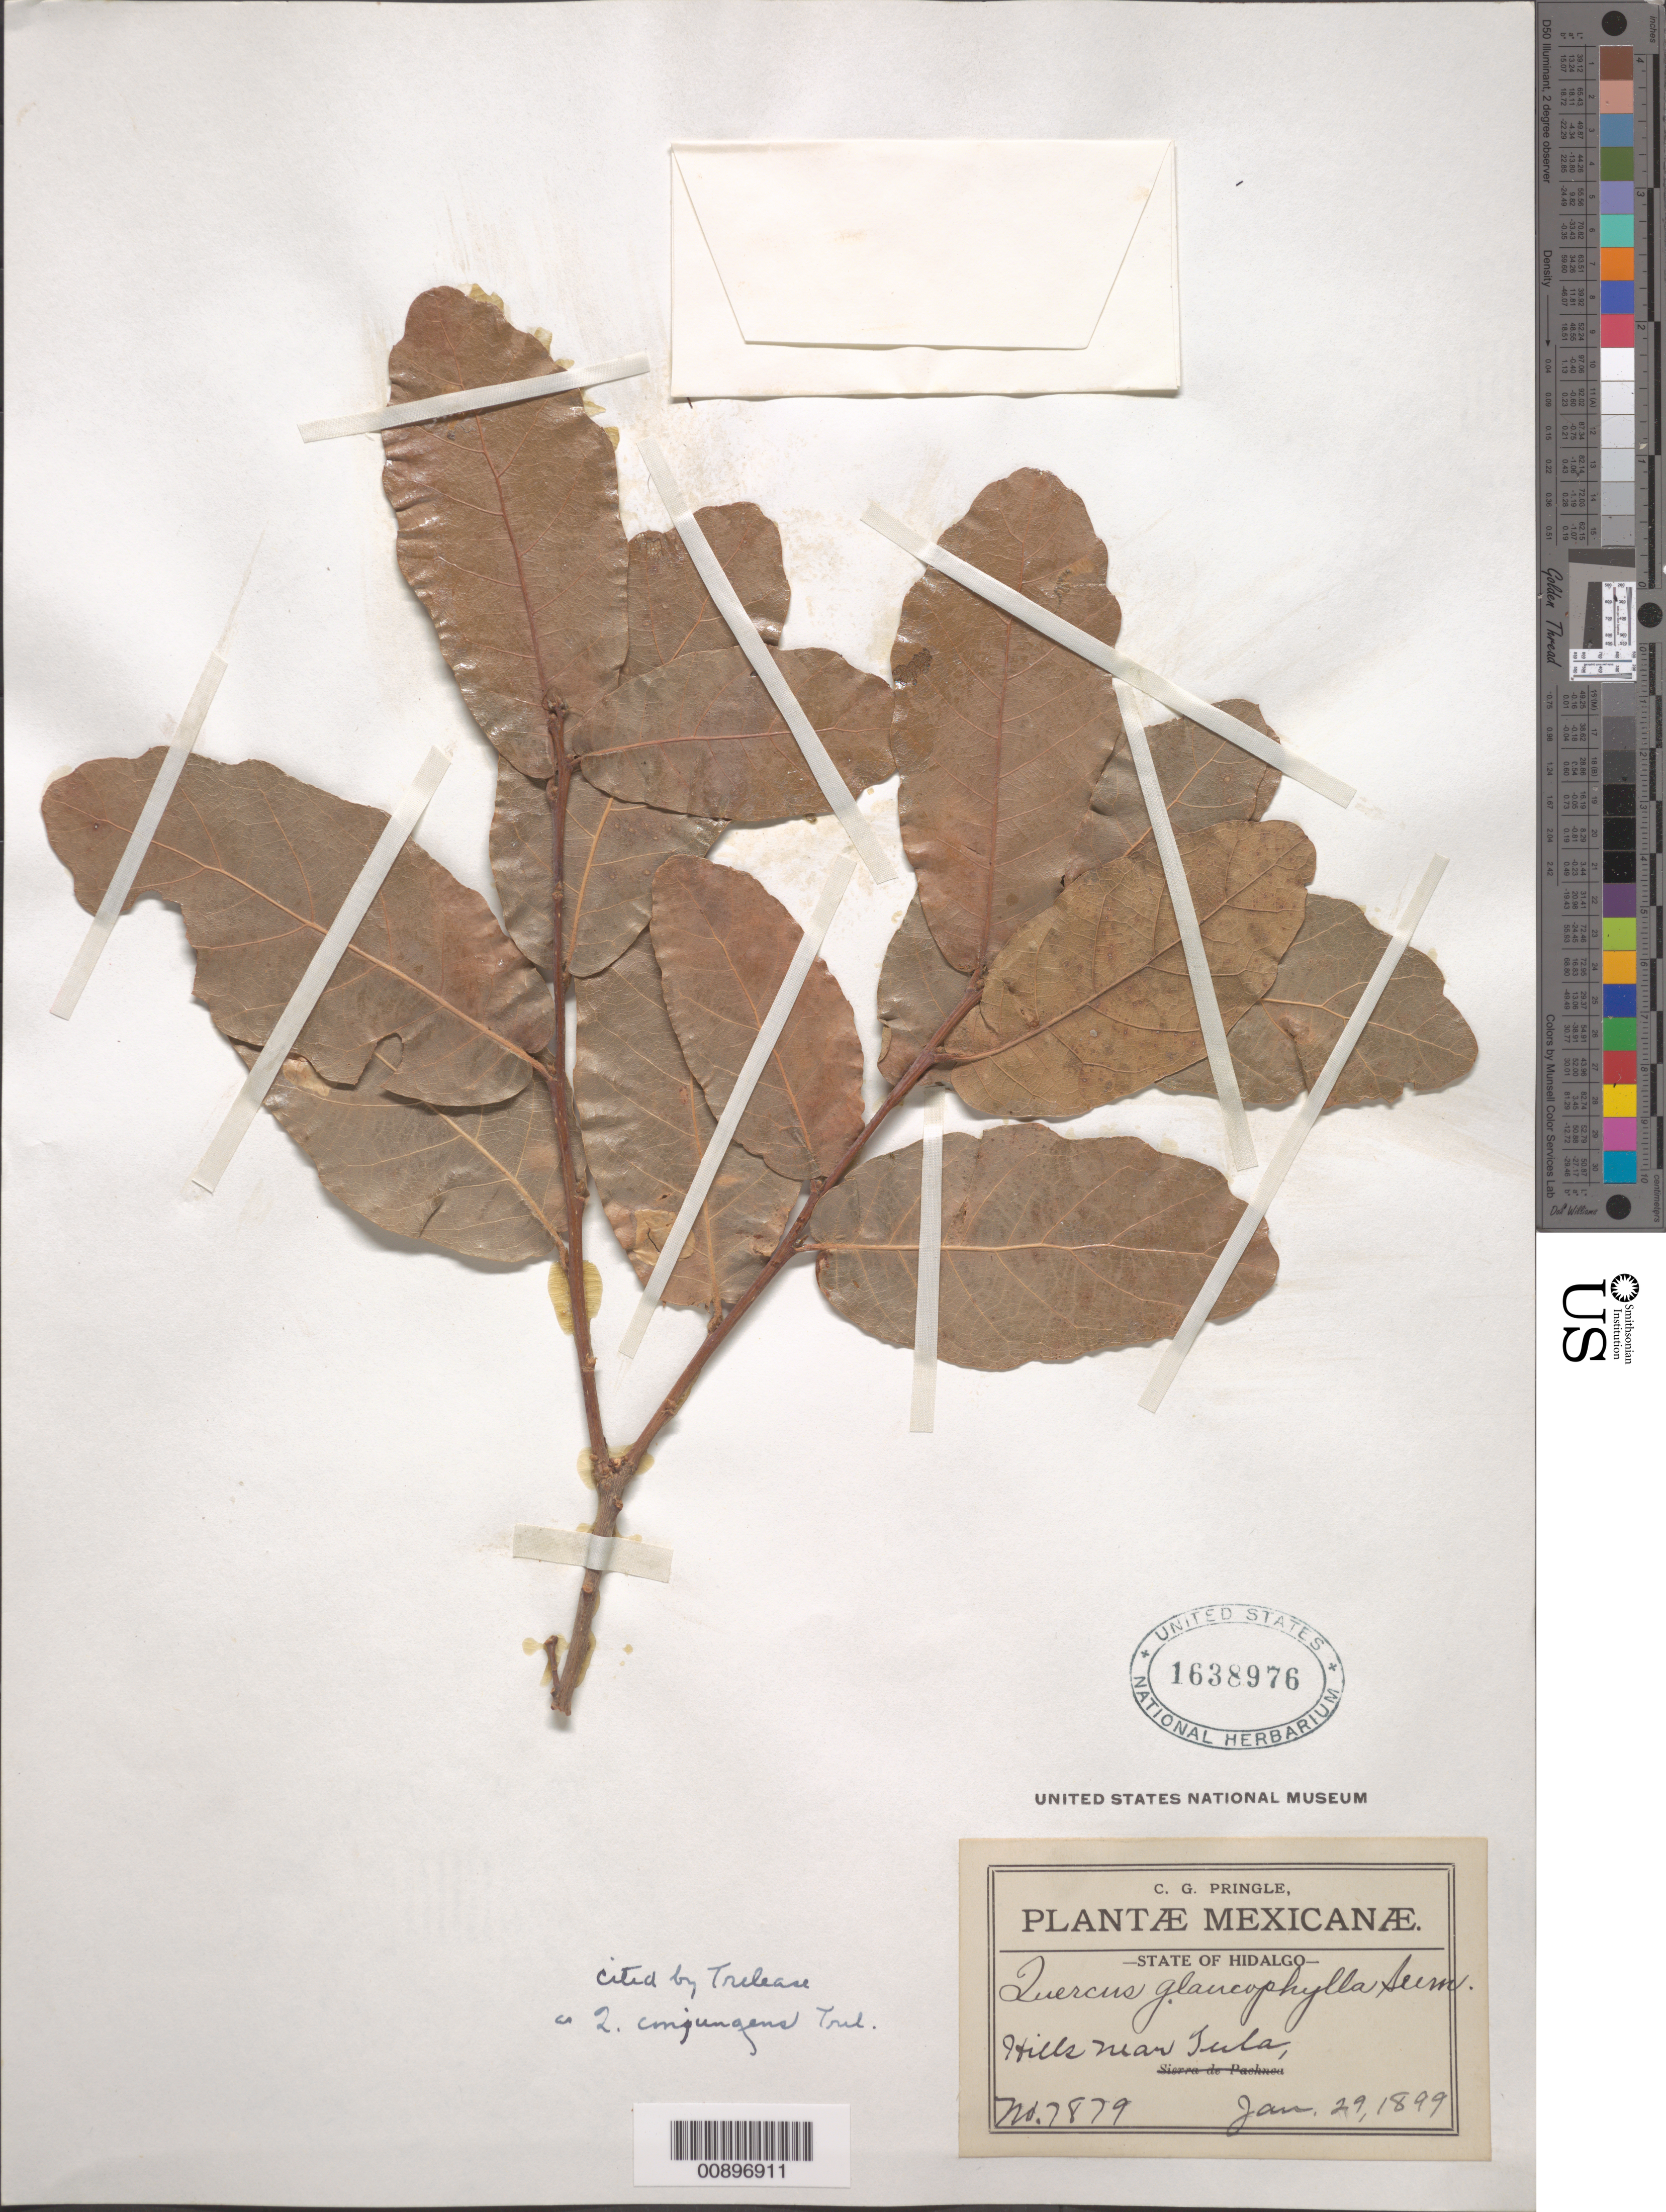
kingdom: Plantae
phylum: Tracheophyta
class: Magnoliopsida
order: Fagales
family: Fagaceae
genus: Quercus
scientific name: Quercus conjungens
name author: Trel.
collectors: C. G. Pringle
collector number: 7879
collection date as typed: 29 Jan 1899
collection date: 1899-01-29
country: Mexico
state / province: Hidalgo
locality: Hills near Tula.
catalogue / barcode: US 1638976